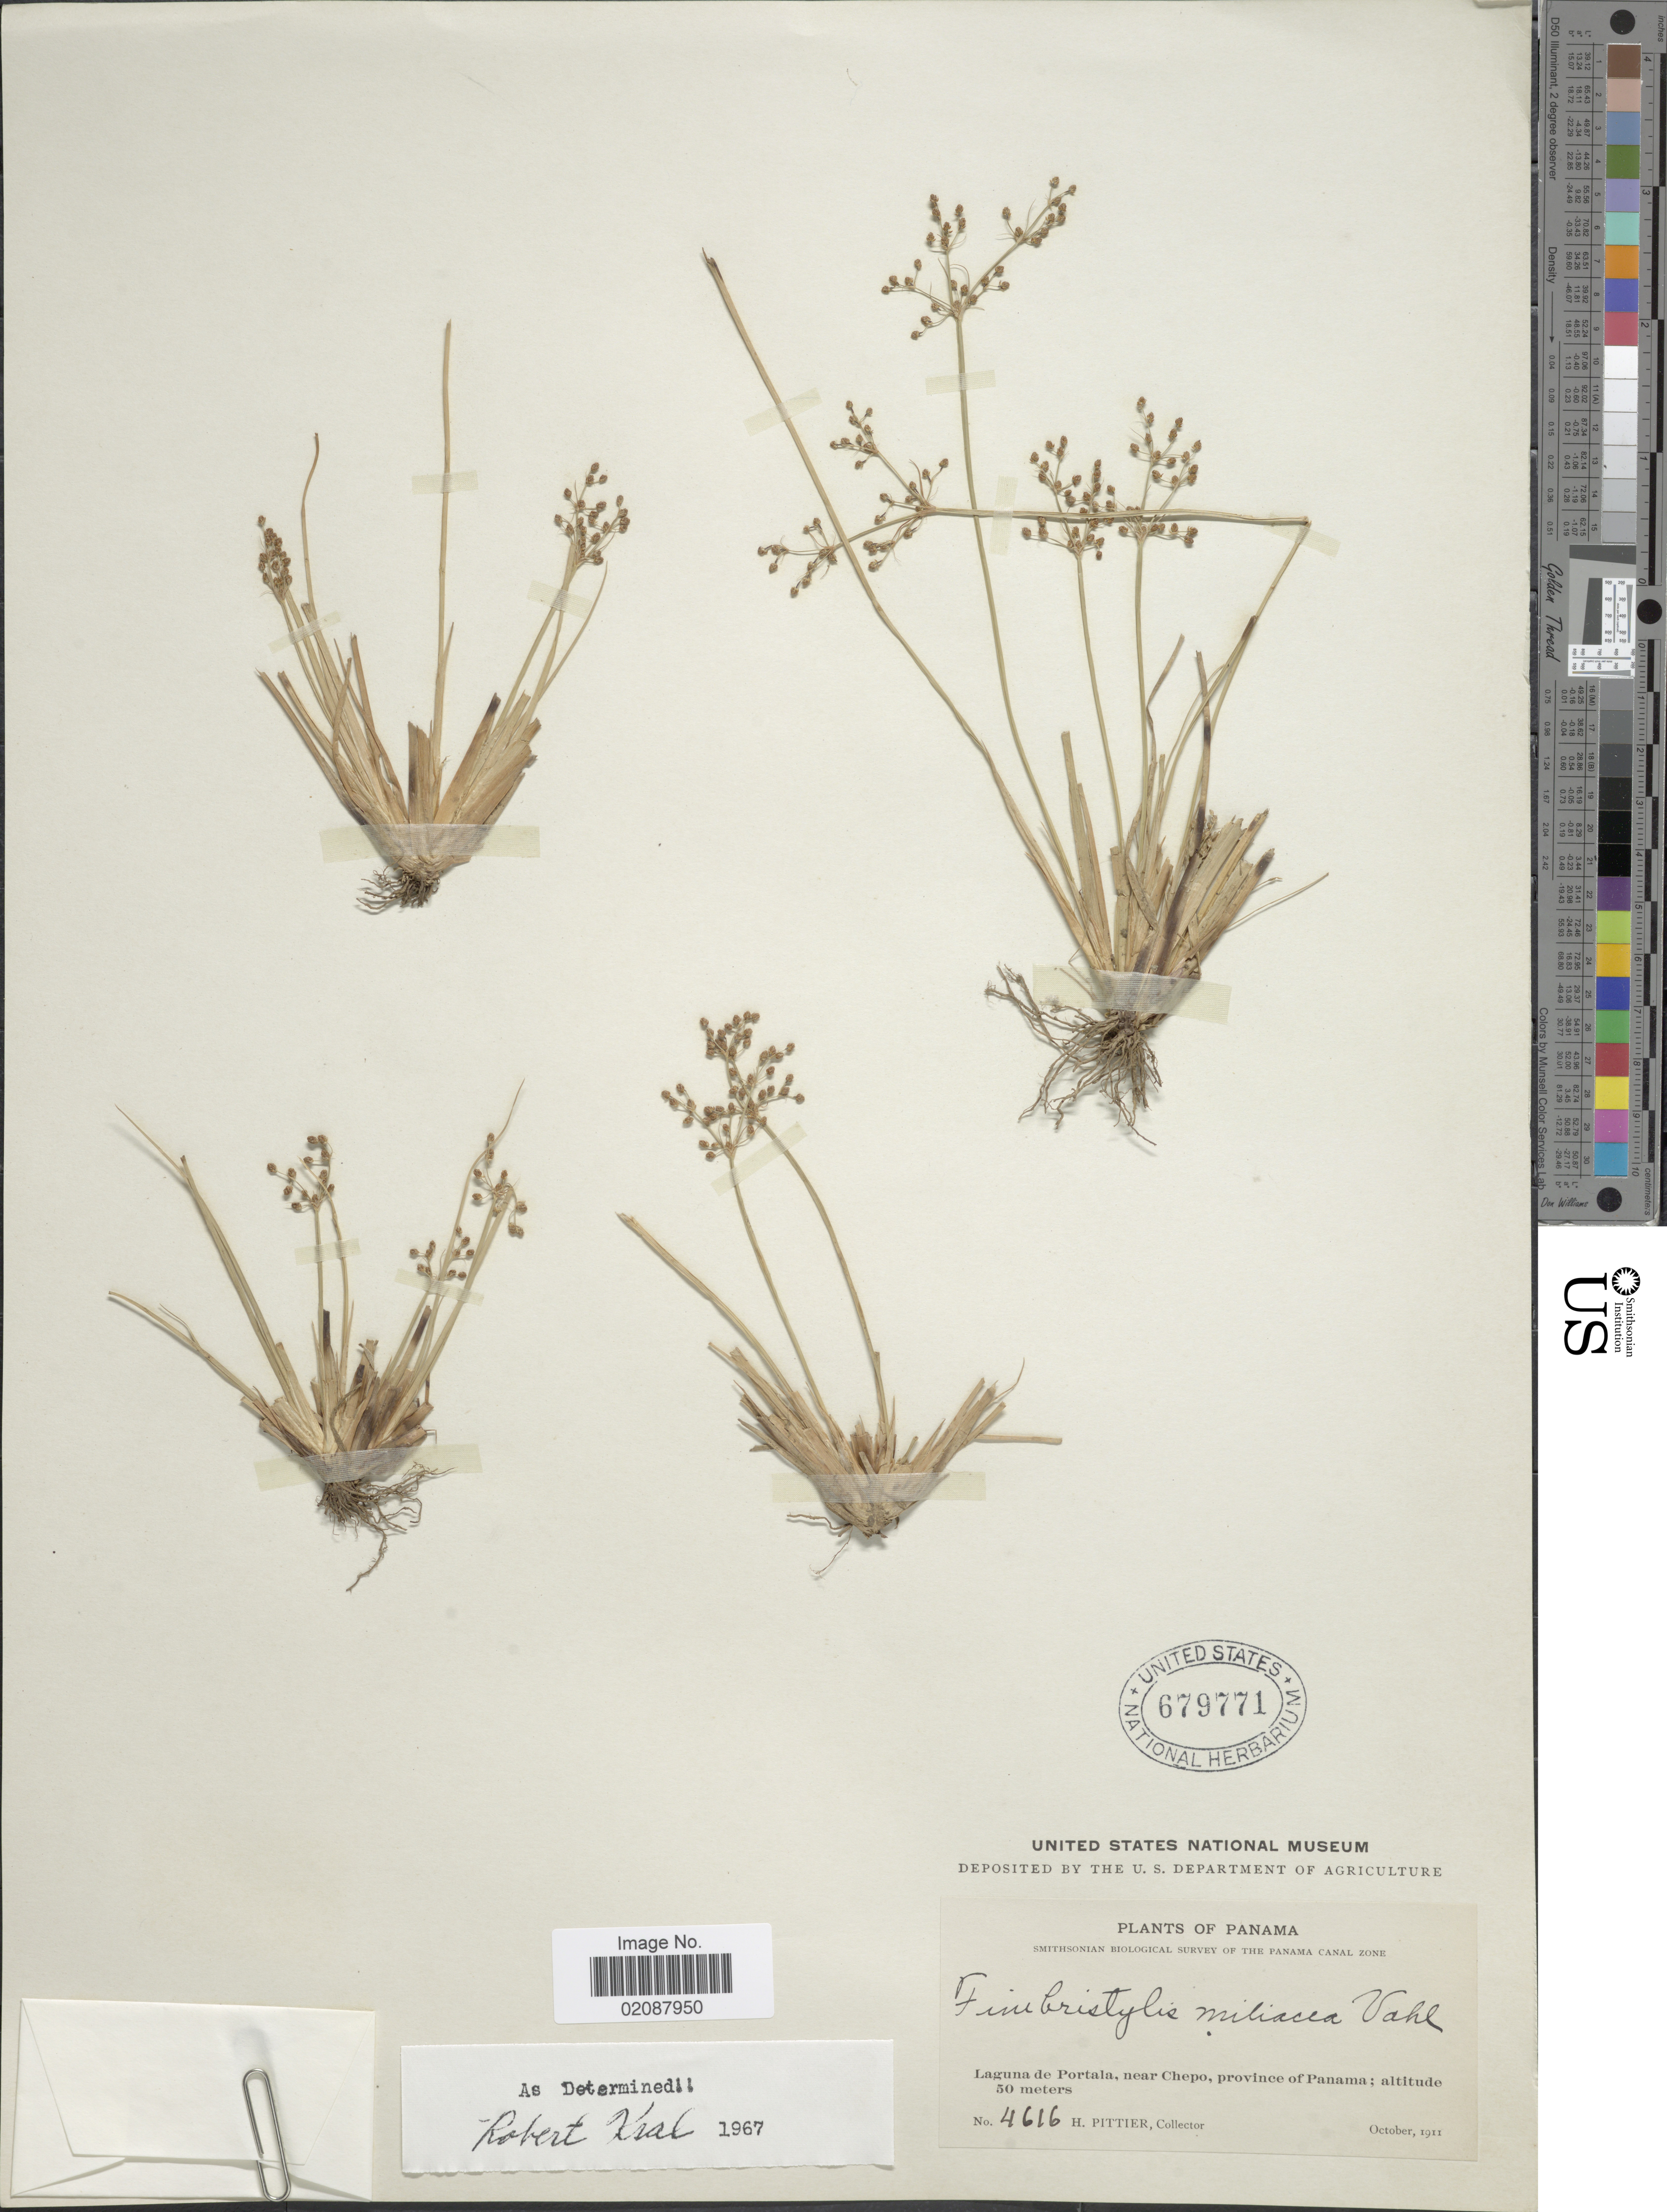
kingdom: Plantae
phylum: Tracheophyta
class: Liliopsida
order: Poales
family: Cyperaceae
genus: Fimbristylis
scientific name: Fimbristylis littoralis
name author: Gaudich.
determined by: Strong, M. T., (US), Smithsonian Institution - National Museum of Natural History (UNITED STATES)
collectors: H. F. Pittier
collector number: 4616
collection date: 1911-10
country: Panama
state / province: Panamá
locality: Laguna de Portala, near Chepo, province of Panama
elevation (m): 50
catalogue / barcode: US 679771